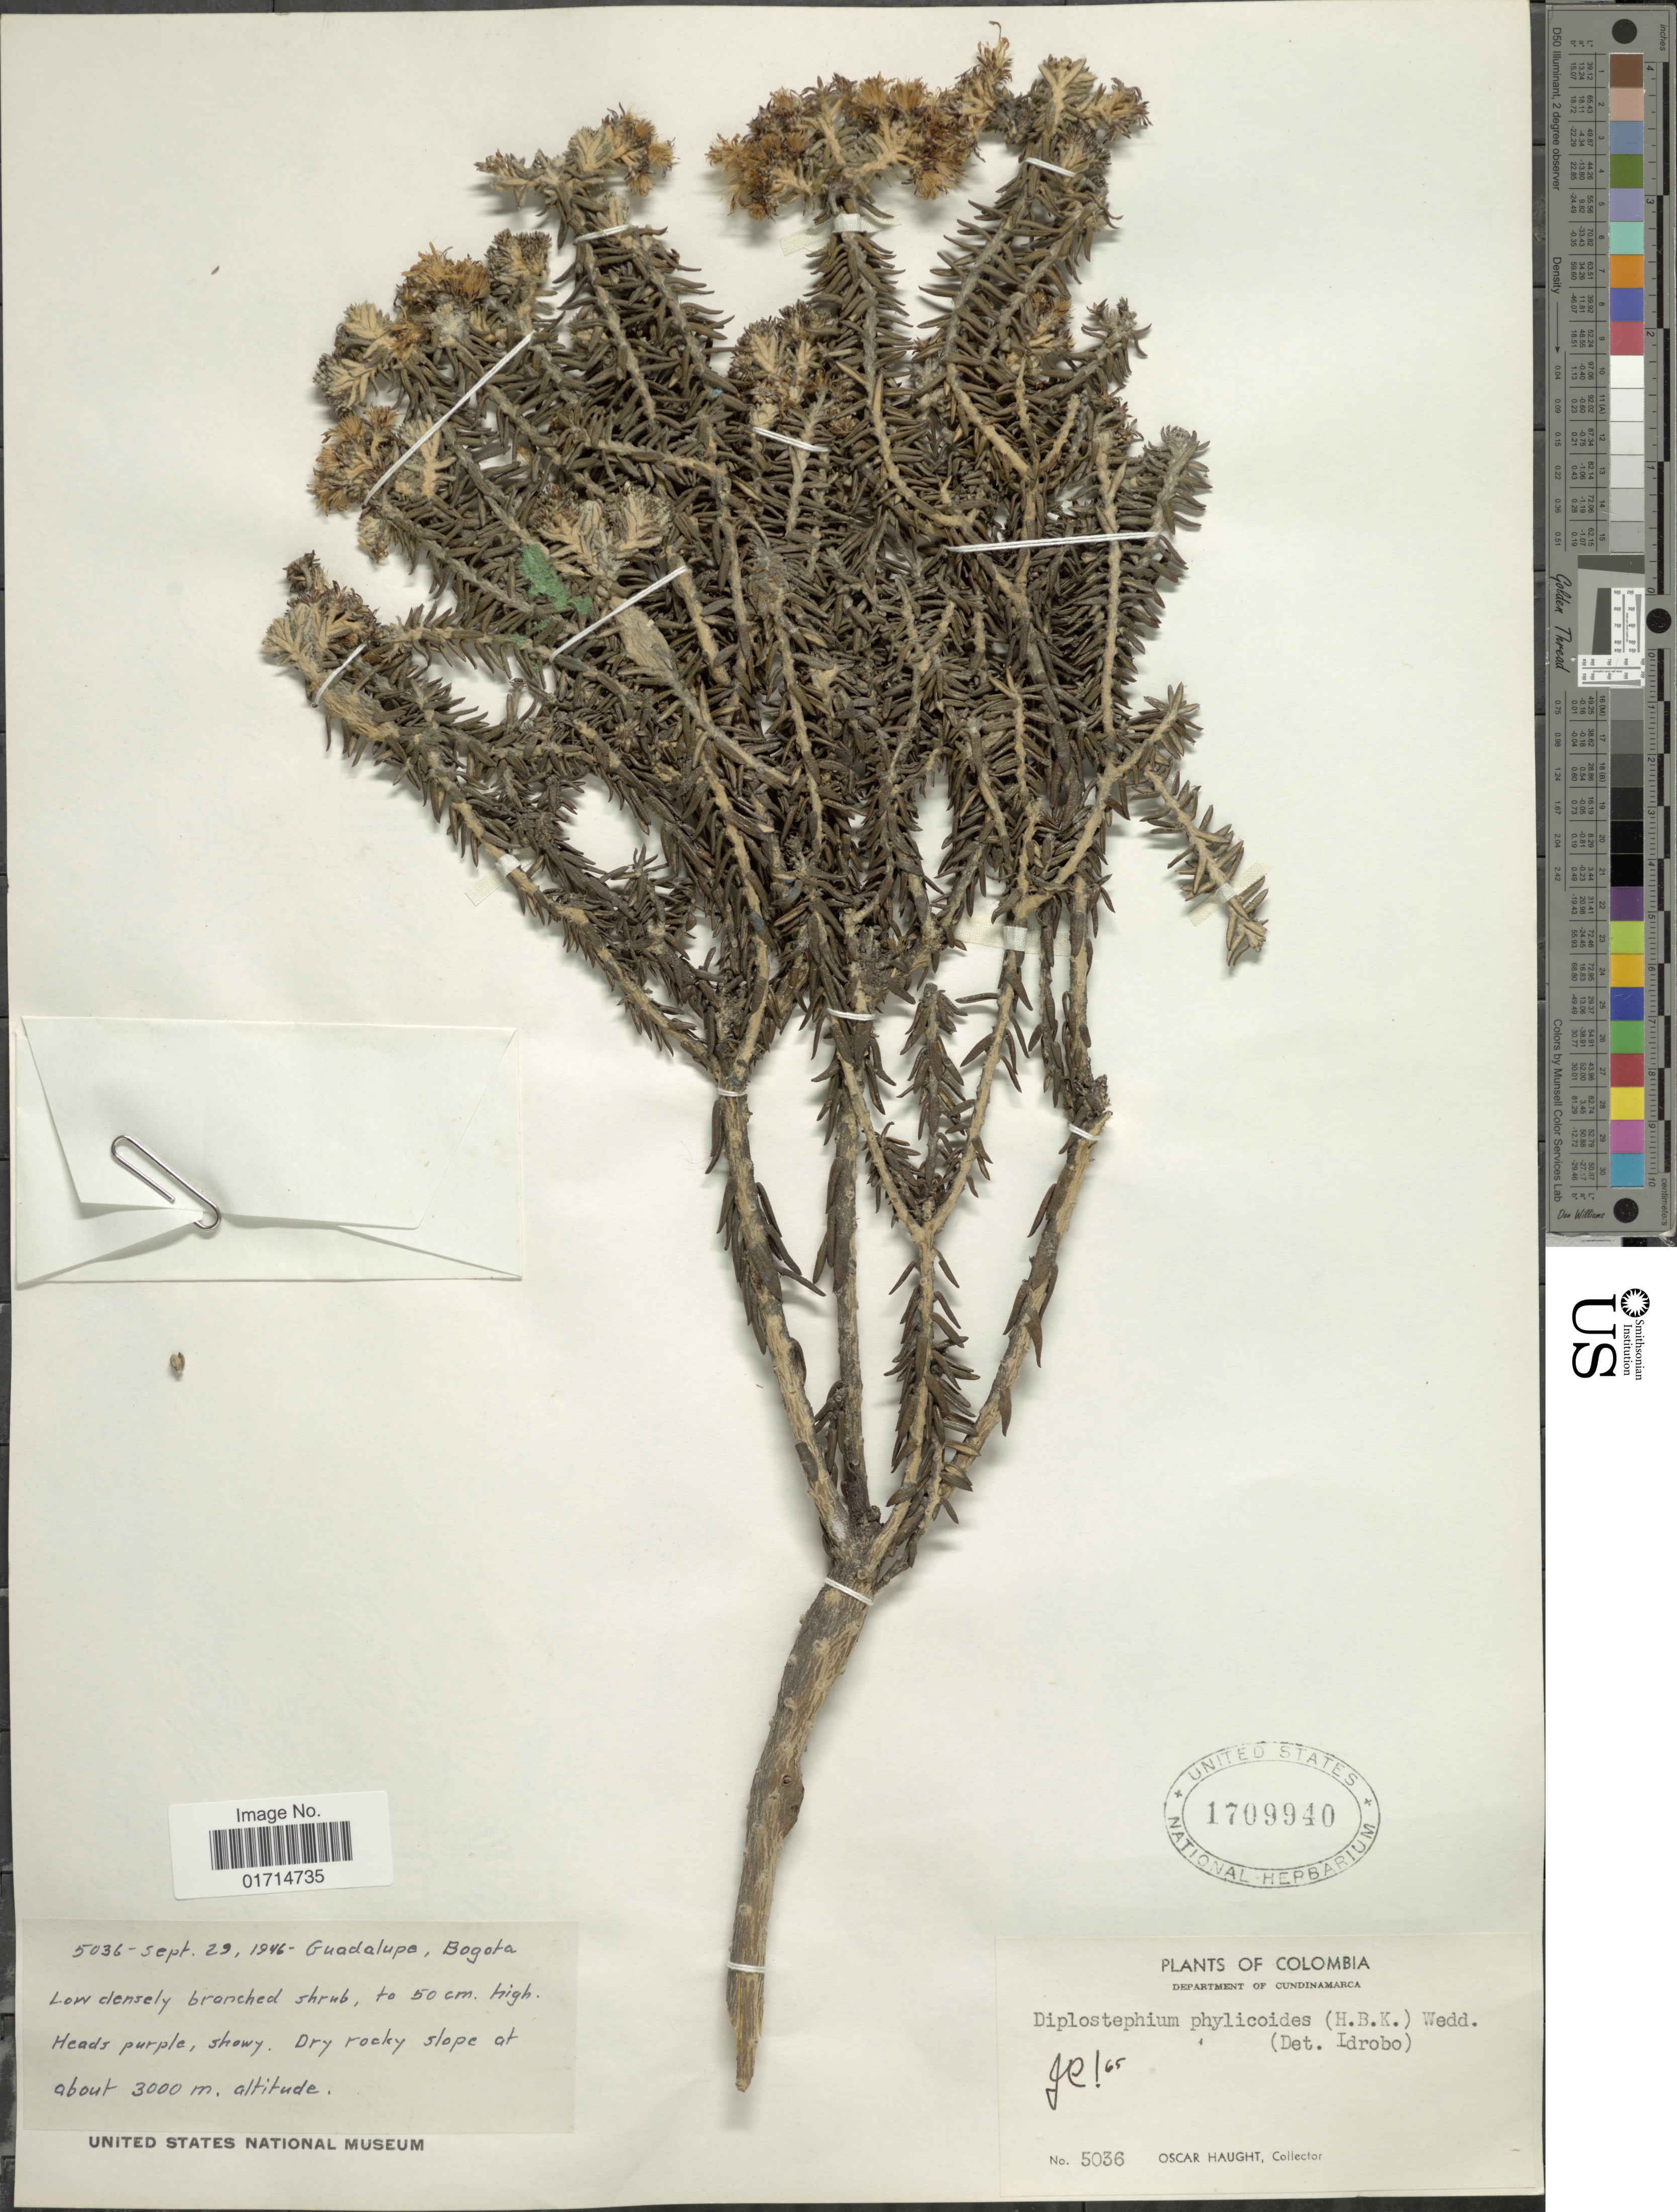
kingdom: Plantae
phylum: Tracheophyta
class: Magnoliopsida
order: Asterales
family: Asteraceae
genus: Diplostephium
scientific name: Diplostephium phylicoides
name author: (Kunth) Wedd.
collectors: O. L. Haught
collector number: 5036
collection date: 1946-09-29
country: Colombia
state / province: Cundinamarca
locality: Guadalupe, Bogota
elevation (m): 3000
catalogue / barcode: US 1709940